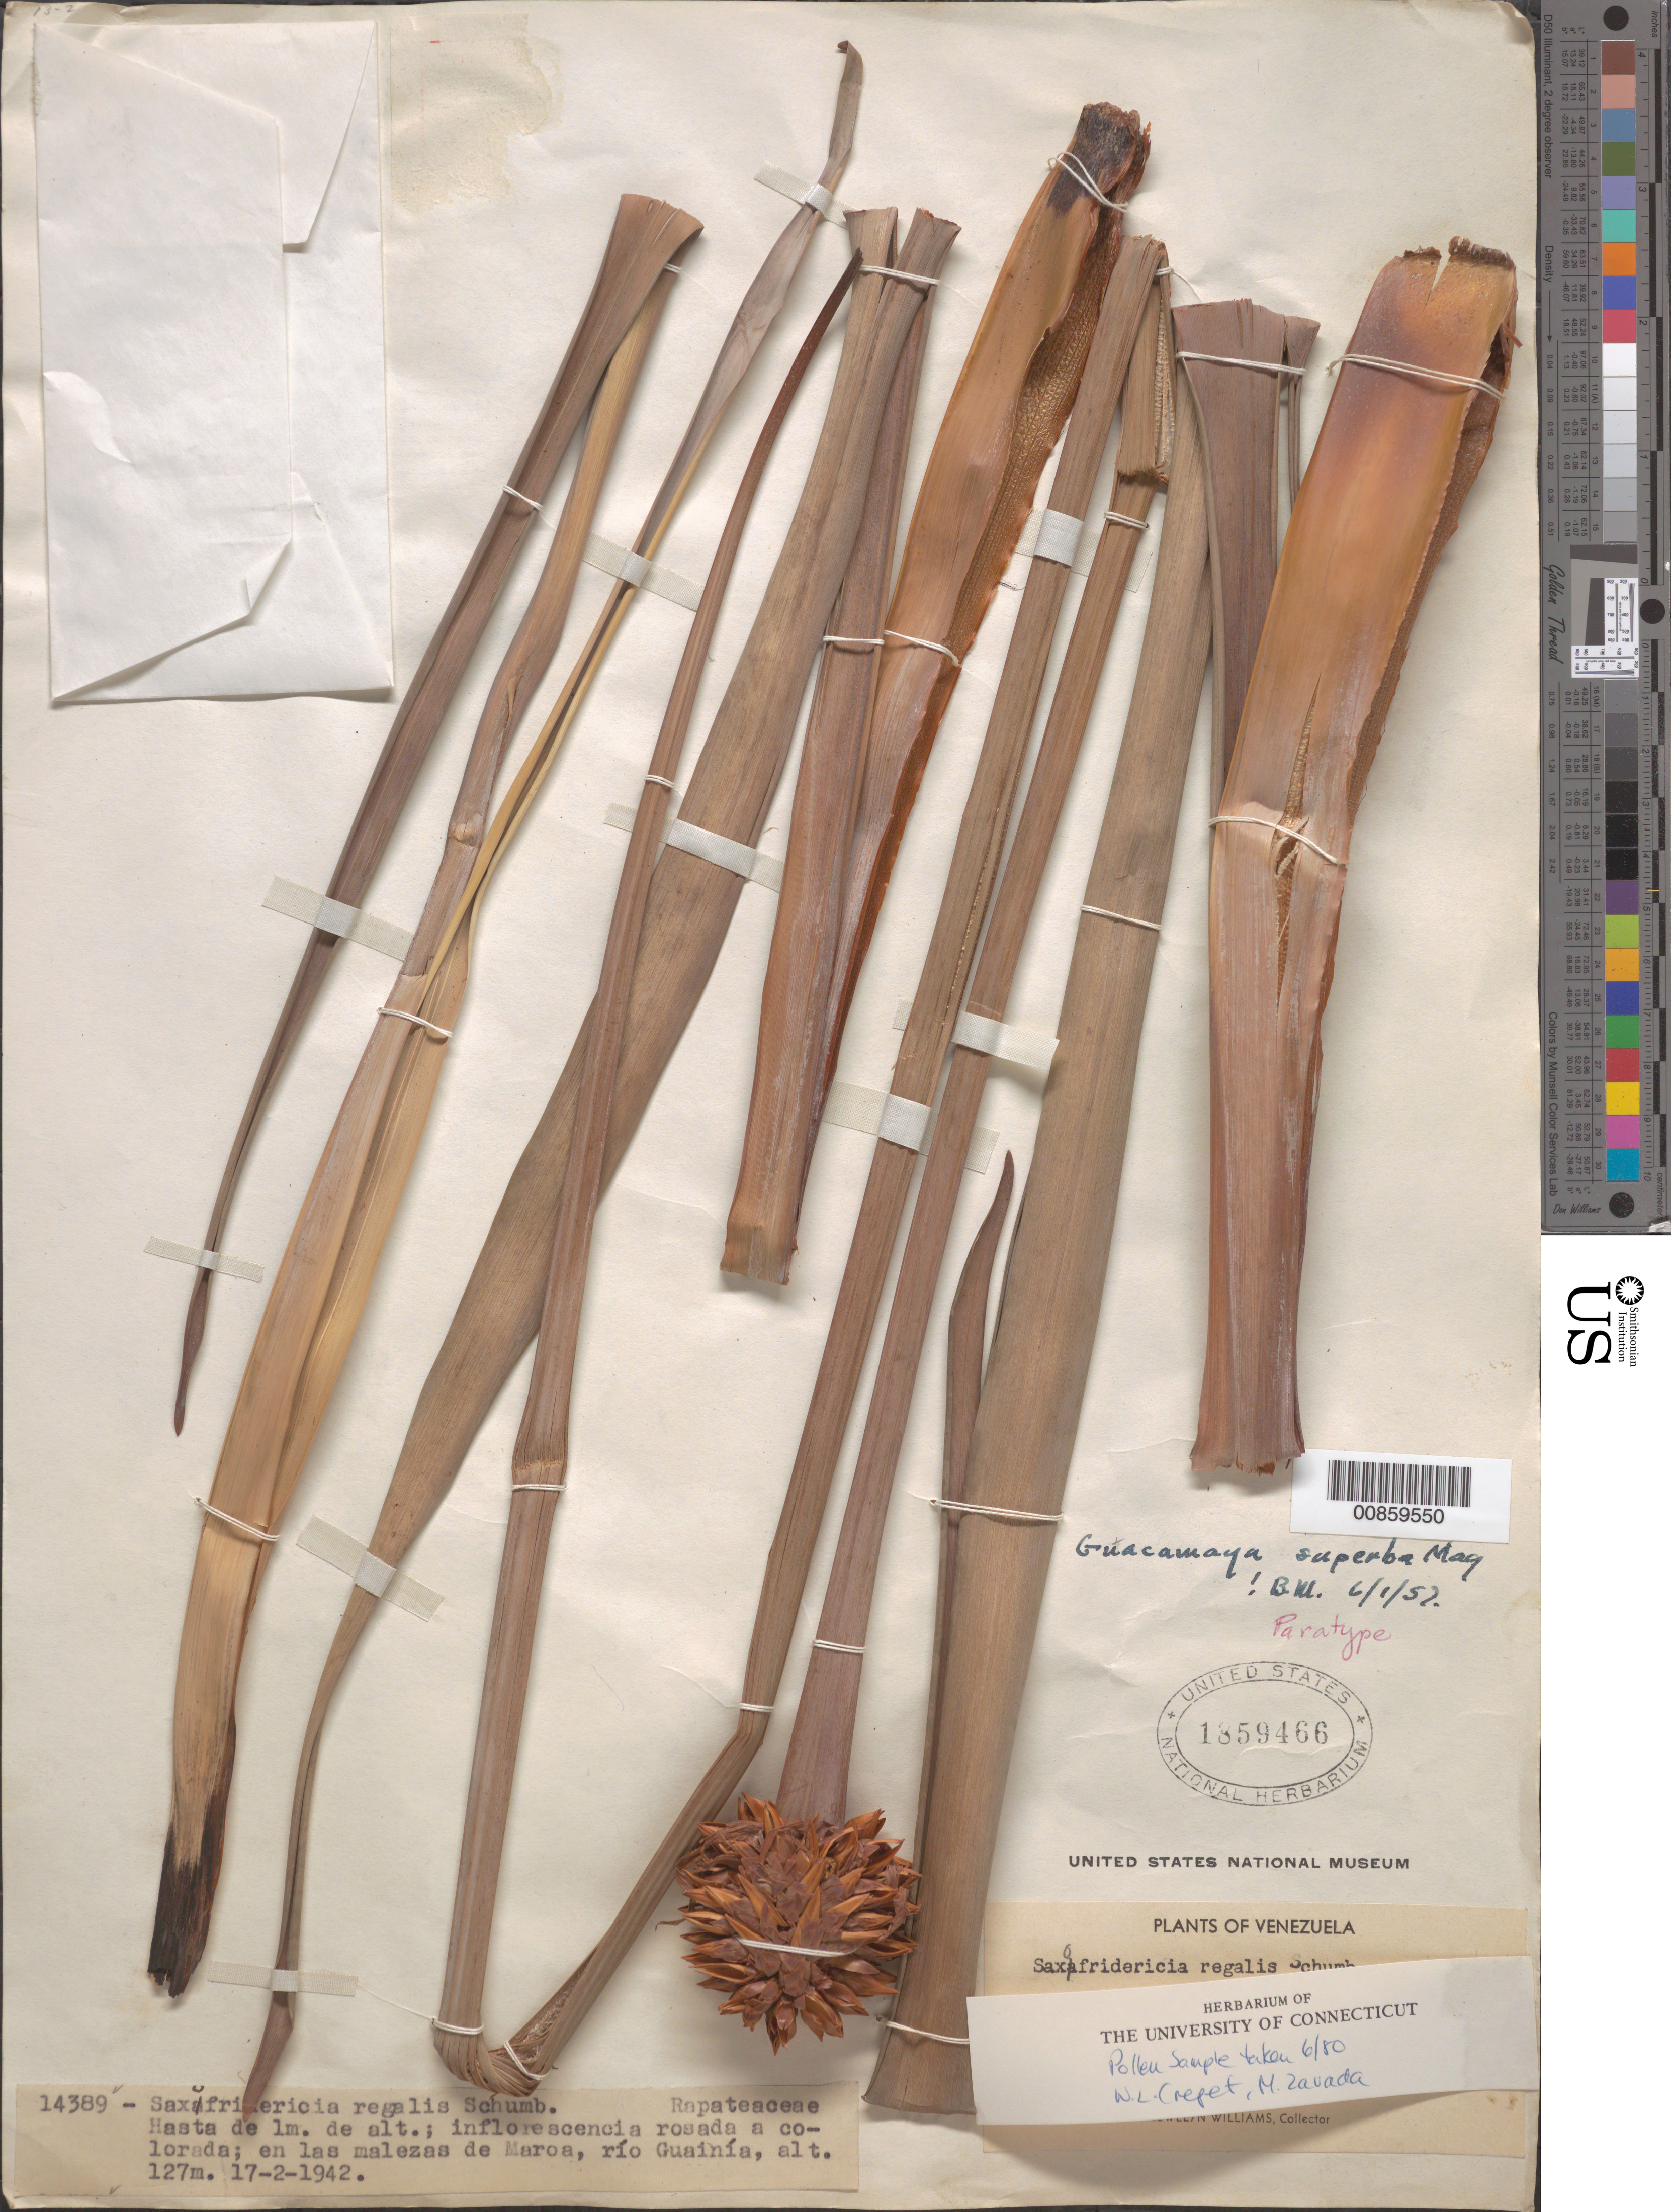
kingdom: Plantae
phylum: Tracheophyta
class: Liliopsida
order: Poales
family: Rapateaceae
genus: Guacamaya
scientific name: Guacamaya superba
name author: Maguire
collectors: Ll. Williams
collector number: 14389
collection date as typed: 17-Feb-42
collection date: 1942-02-17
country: Venezuela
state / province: Amazonas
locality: Maroa, Río Guainía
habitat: Malezas.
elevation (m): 127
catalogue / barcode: US 1859466